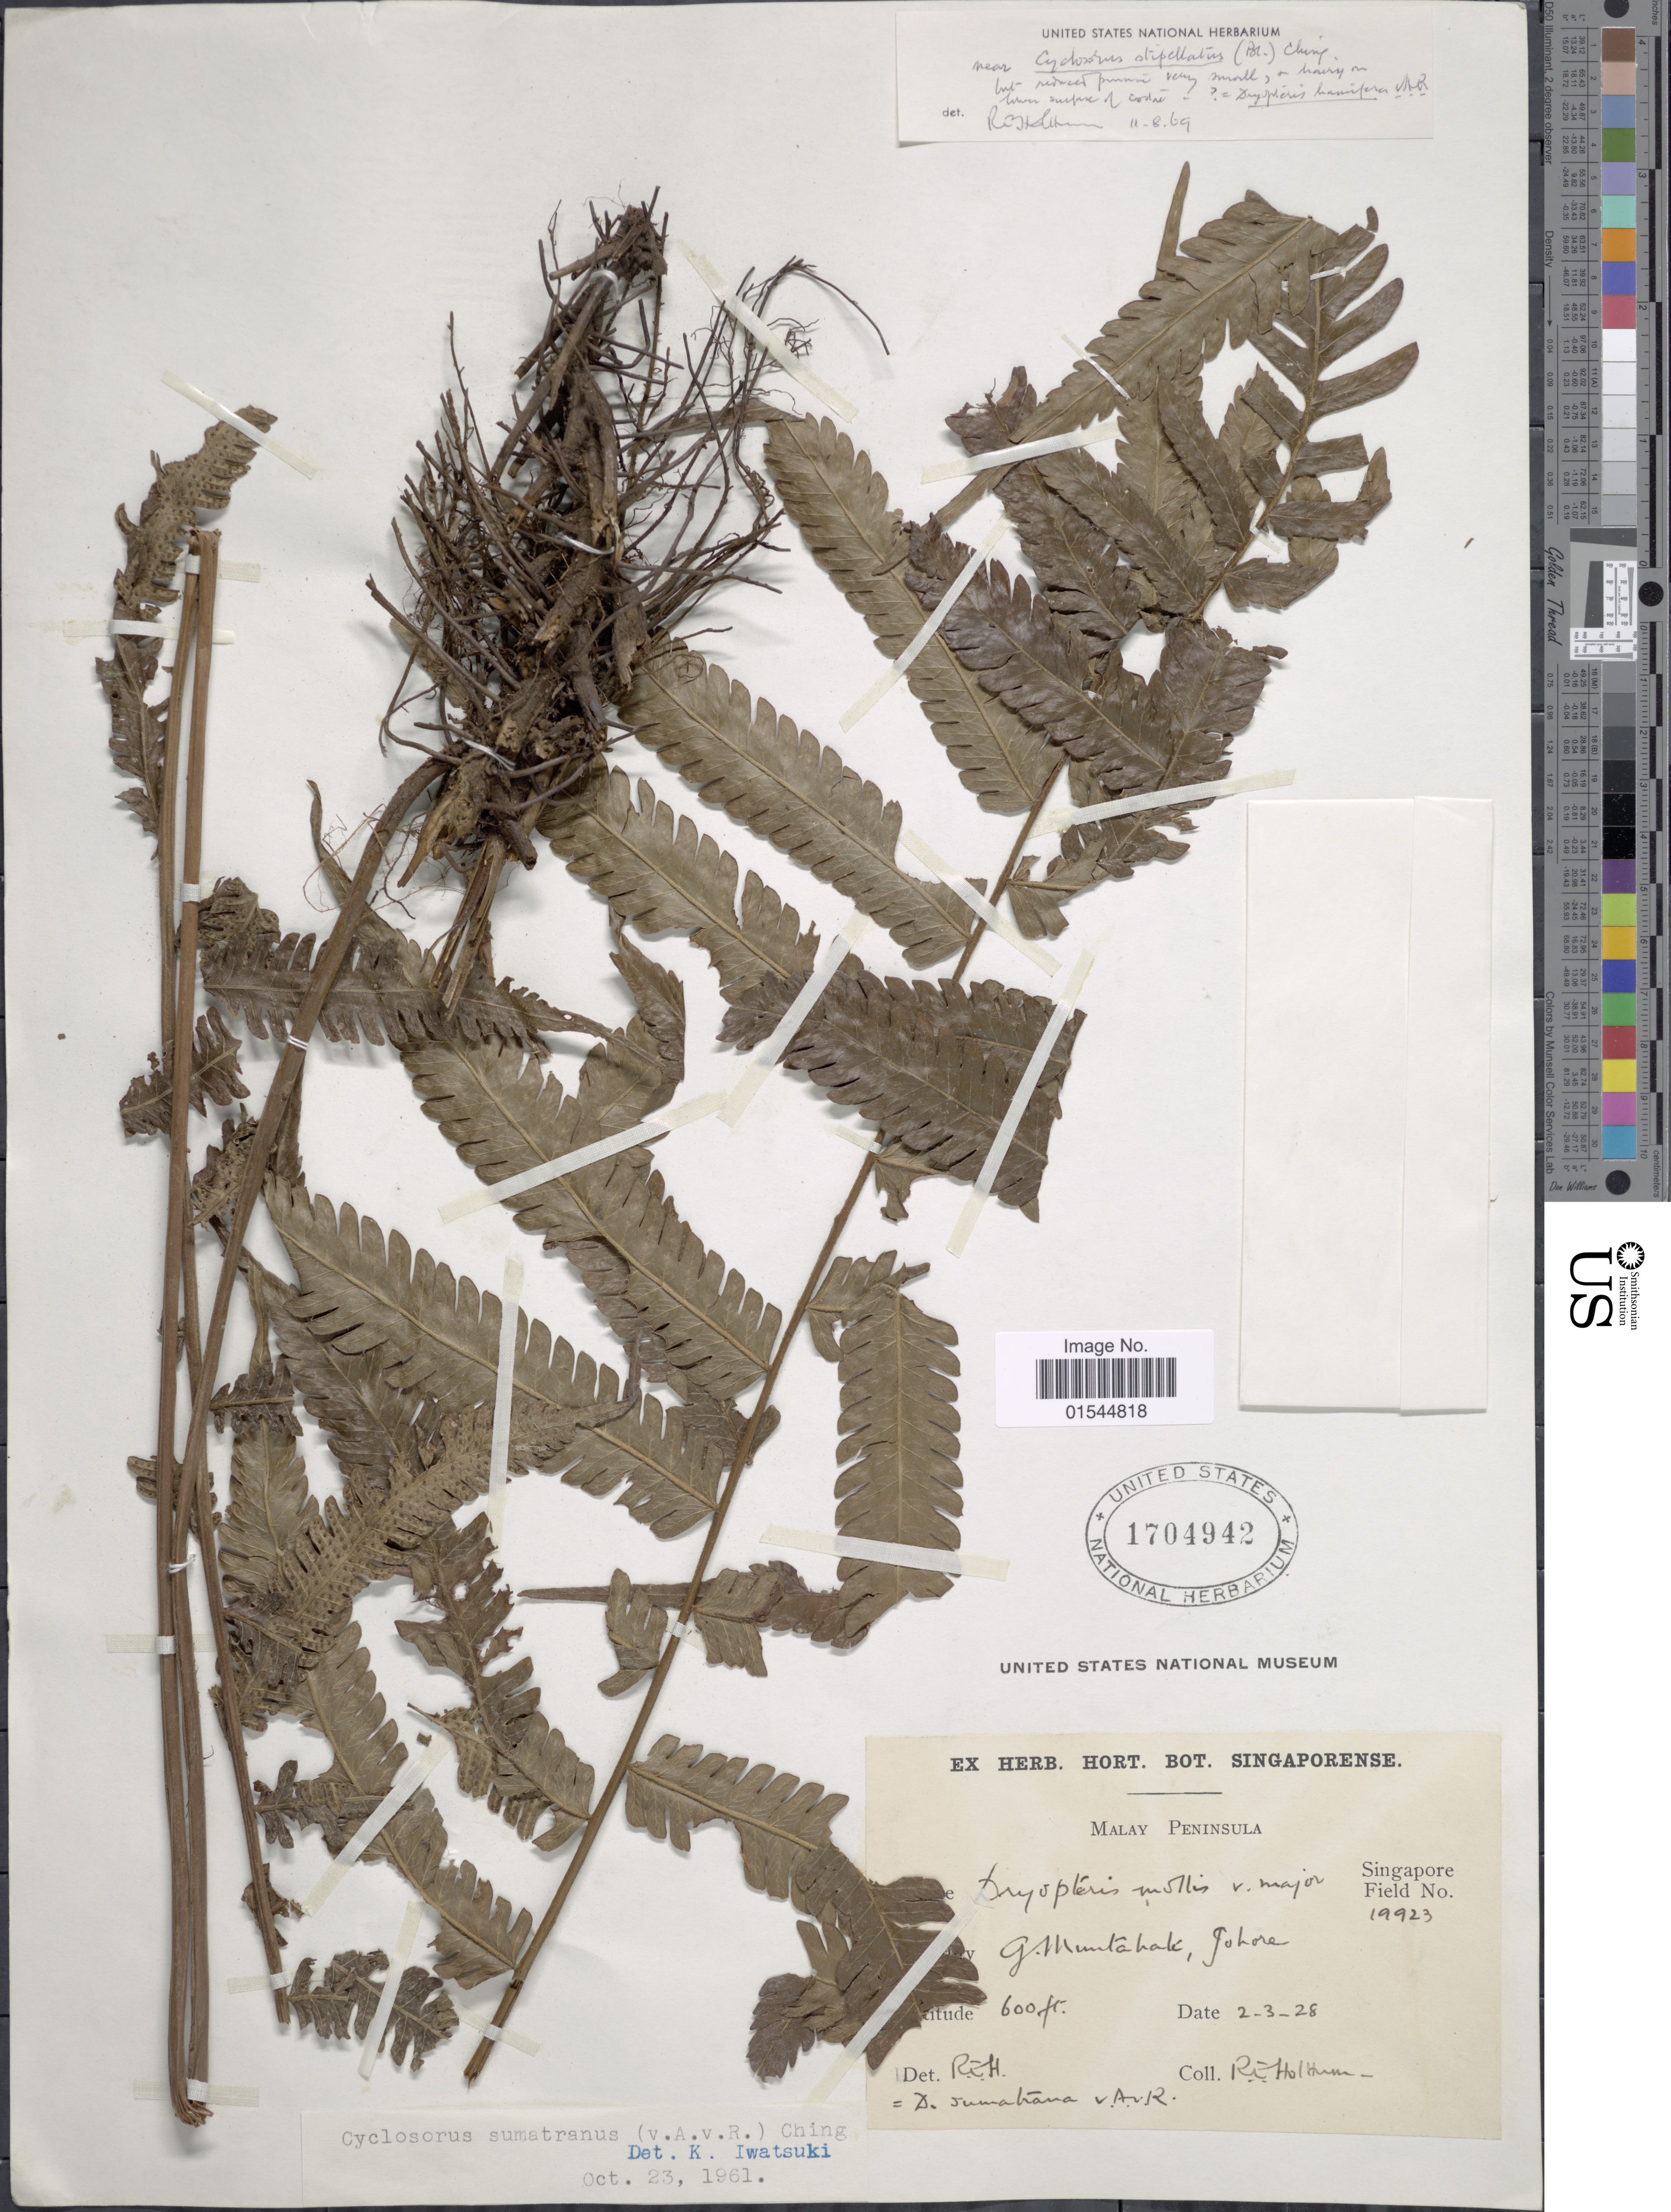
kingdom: Plantae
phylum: Tracheophyta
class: Polypodiopsida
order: Polypodiales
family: Thelypteridaceae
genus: Sphaerostephanos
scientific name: Sphaerostephanos stipellatus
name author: (Blume) Holttum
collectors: R. E. Holttum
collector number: Singapore Field 19923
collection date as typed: Transcribed d/m/y: 2/3/28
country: Malaysia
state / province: Johor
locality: Malay Peninsula, g. Muntahale, Johore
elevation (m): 183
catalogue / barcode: US 1704942